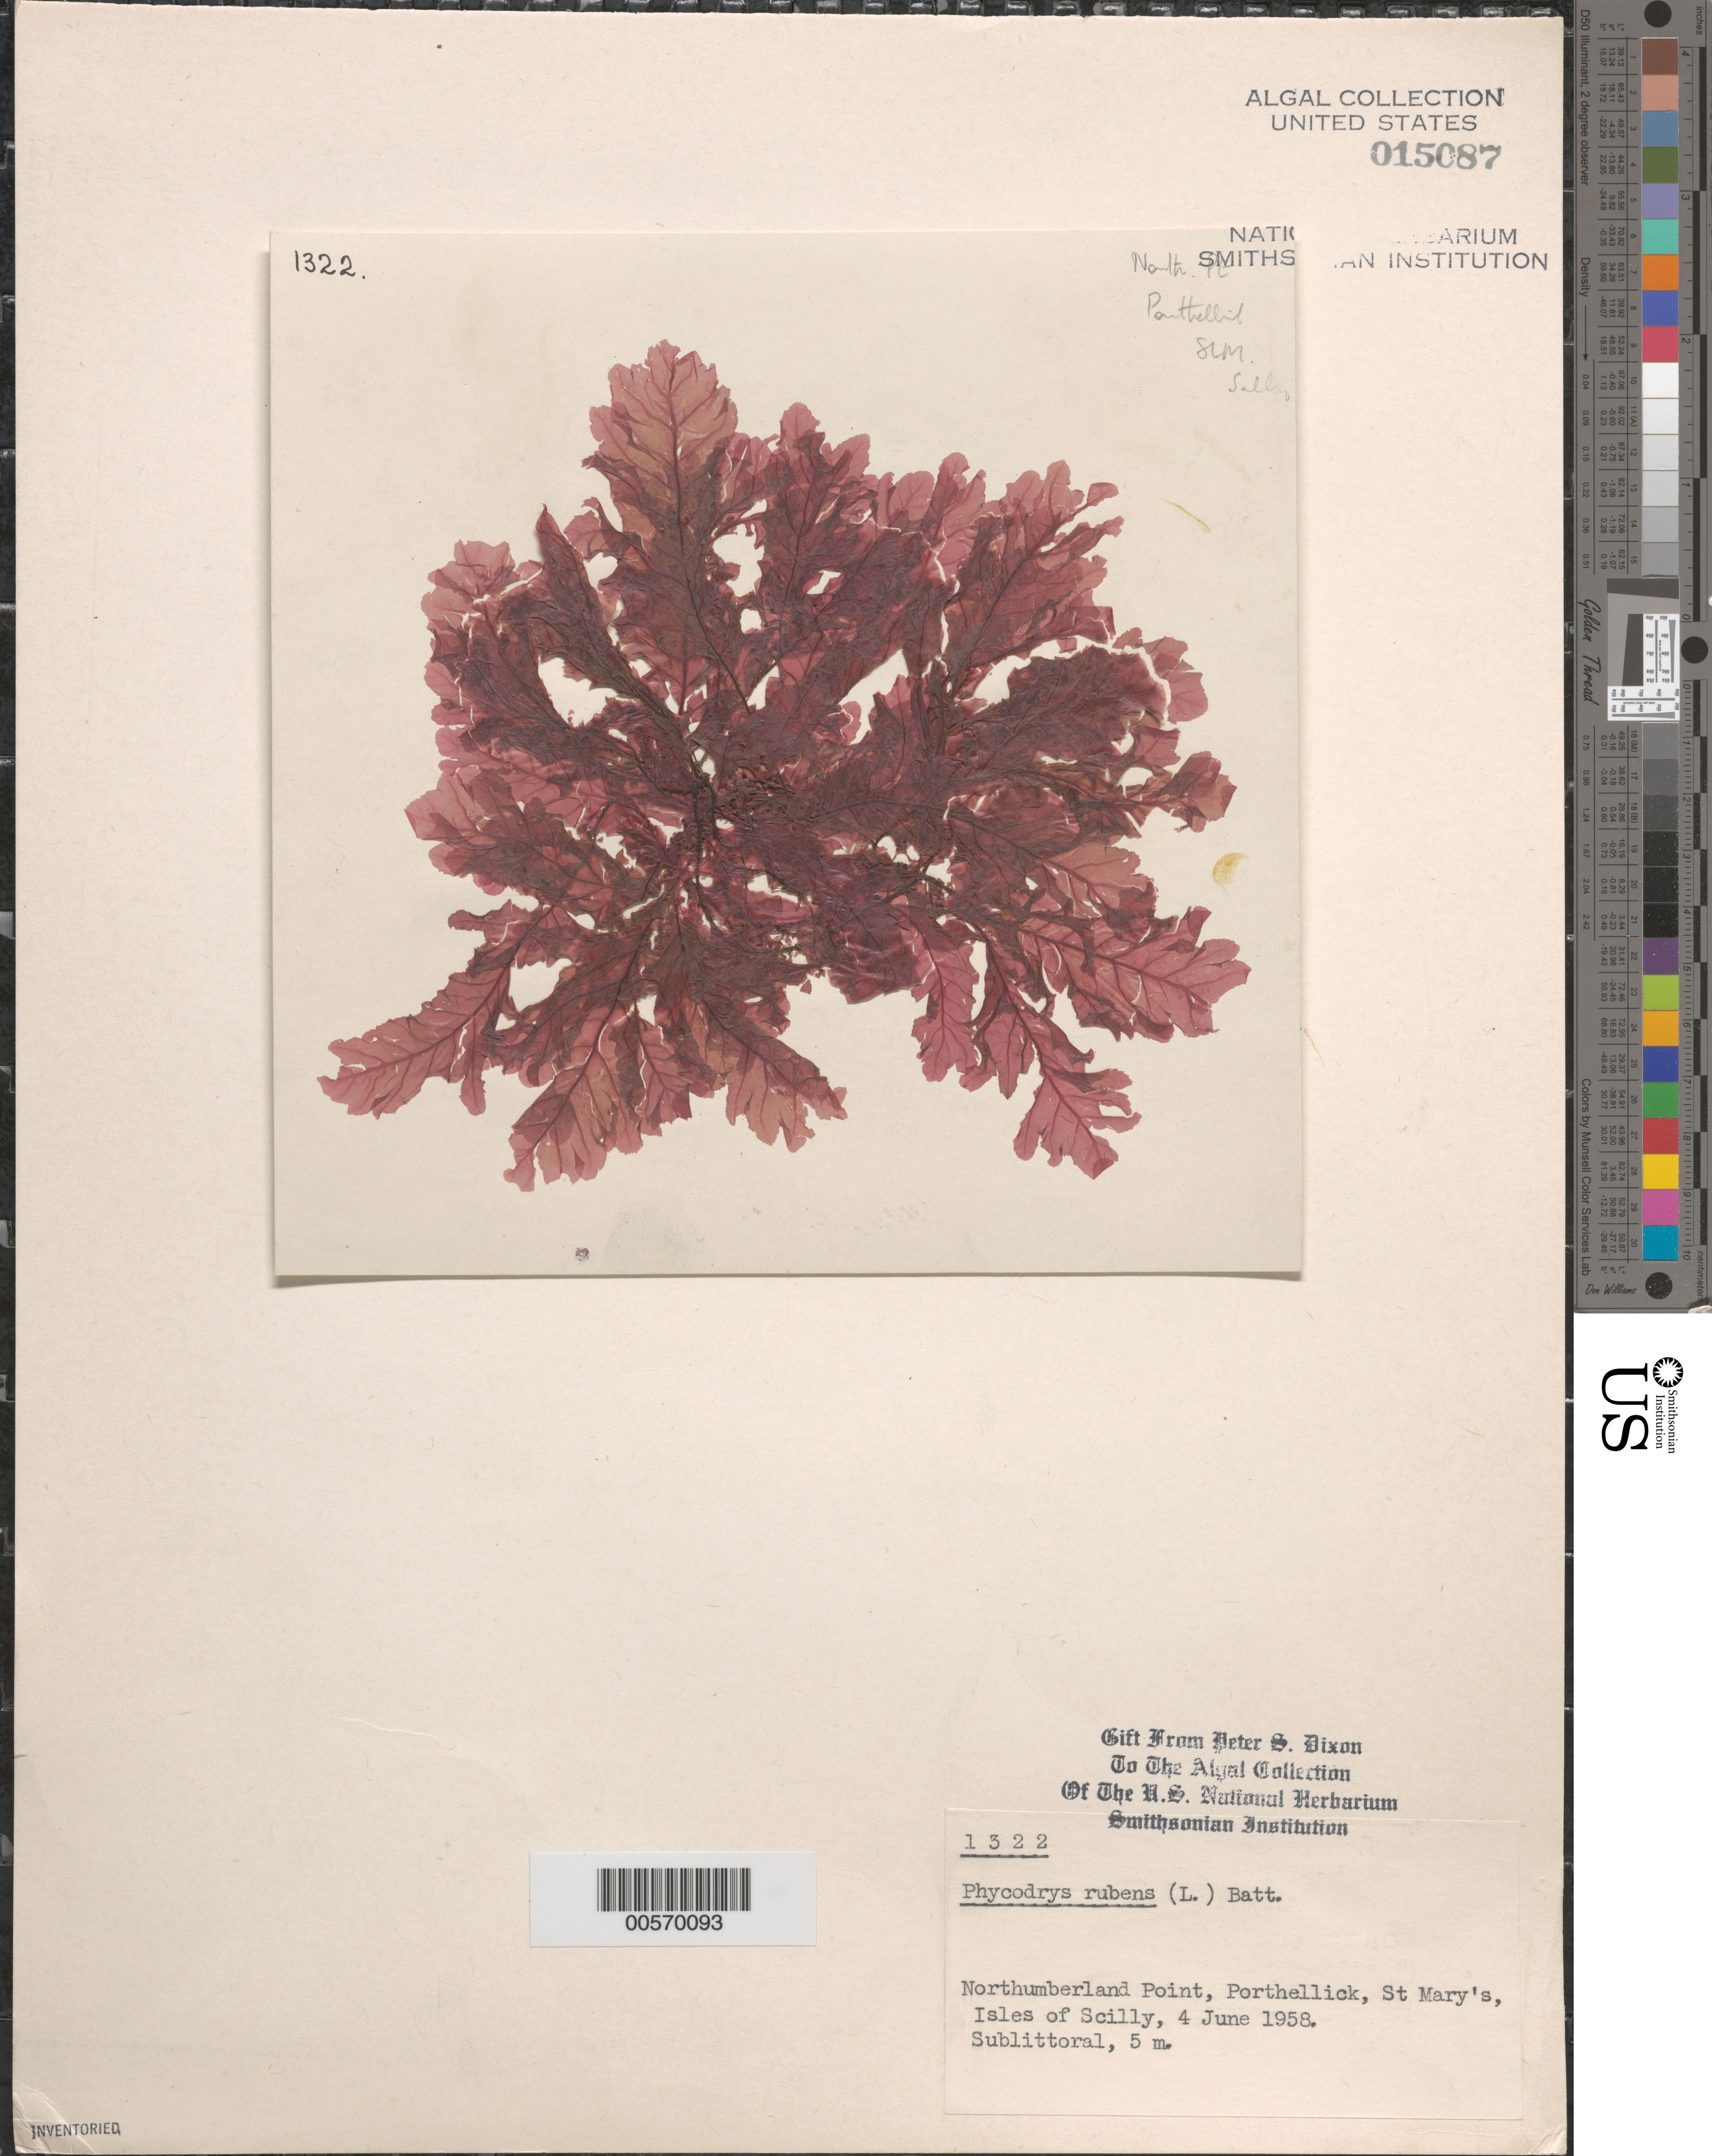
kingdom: Plantae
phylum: Rhodophyta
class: Florideophyceae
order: Ceramiales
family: Delesseriaceae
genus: Phycodrys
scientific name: Phycodrys rubens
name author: (L.) Batters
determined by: Dixon, P. S.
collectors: P. S. Dixon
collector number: PSD 1322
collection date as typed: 04 Jun 1958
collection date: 1958-06-04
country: United Kingdom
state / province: England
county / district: Council of the Isles of Scilly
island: St. Mary's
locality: Northumberland Point, Porth Hellick (Porthellick)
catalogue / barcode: US 15087